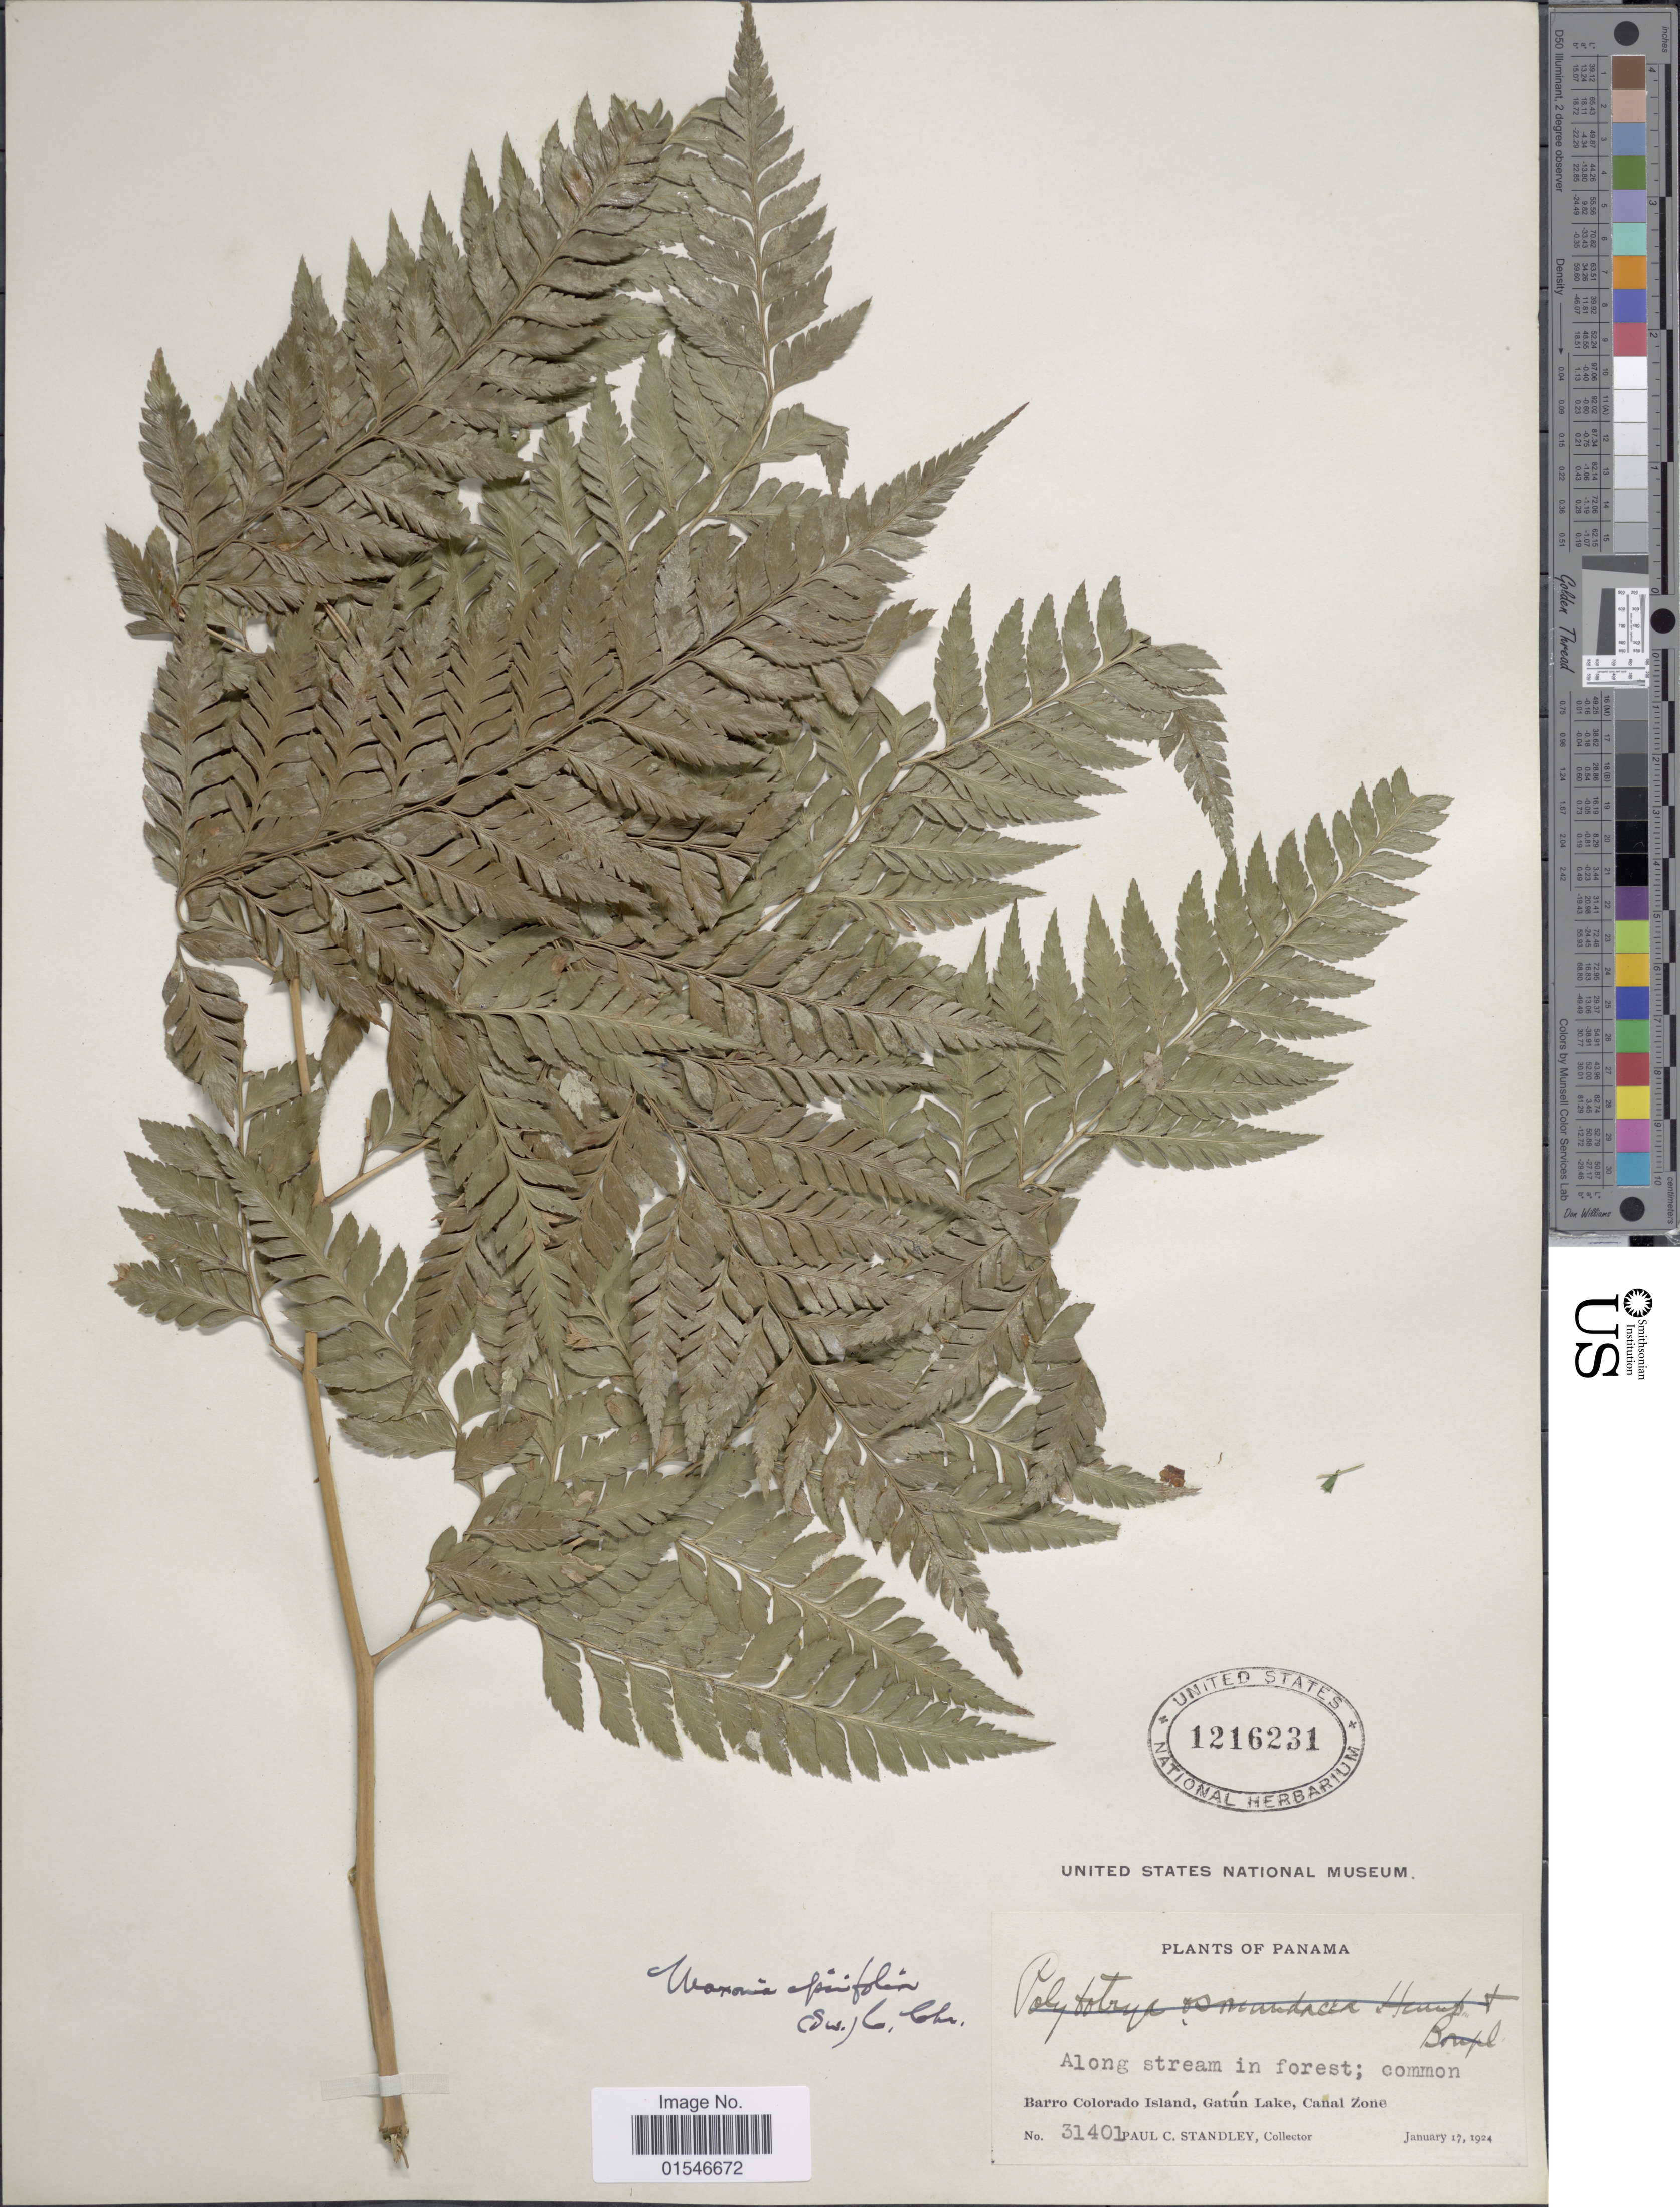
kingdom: Plantae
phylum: Tracheophyta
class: Polypodiopsida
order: Polypodiales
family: Dryopteridaceae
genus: Maxonia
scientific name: Maxonia apiifolia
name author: (Sw.) C. Chr.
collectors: P. C. Standley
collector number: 31401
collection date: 1924-01-17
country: Panama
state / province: Panamá Oeste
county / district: Canal Zone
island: Barro Colorado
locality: Barro Colorado Island, Gatun Lake, Canal Zone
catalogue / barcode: US 1216231